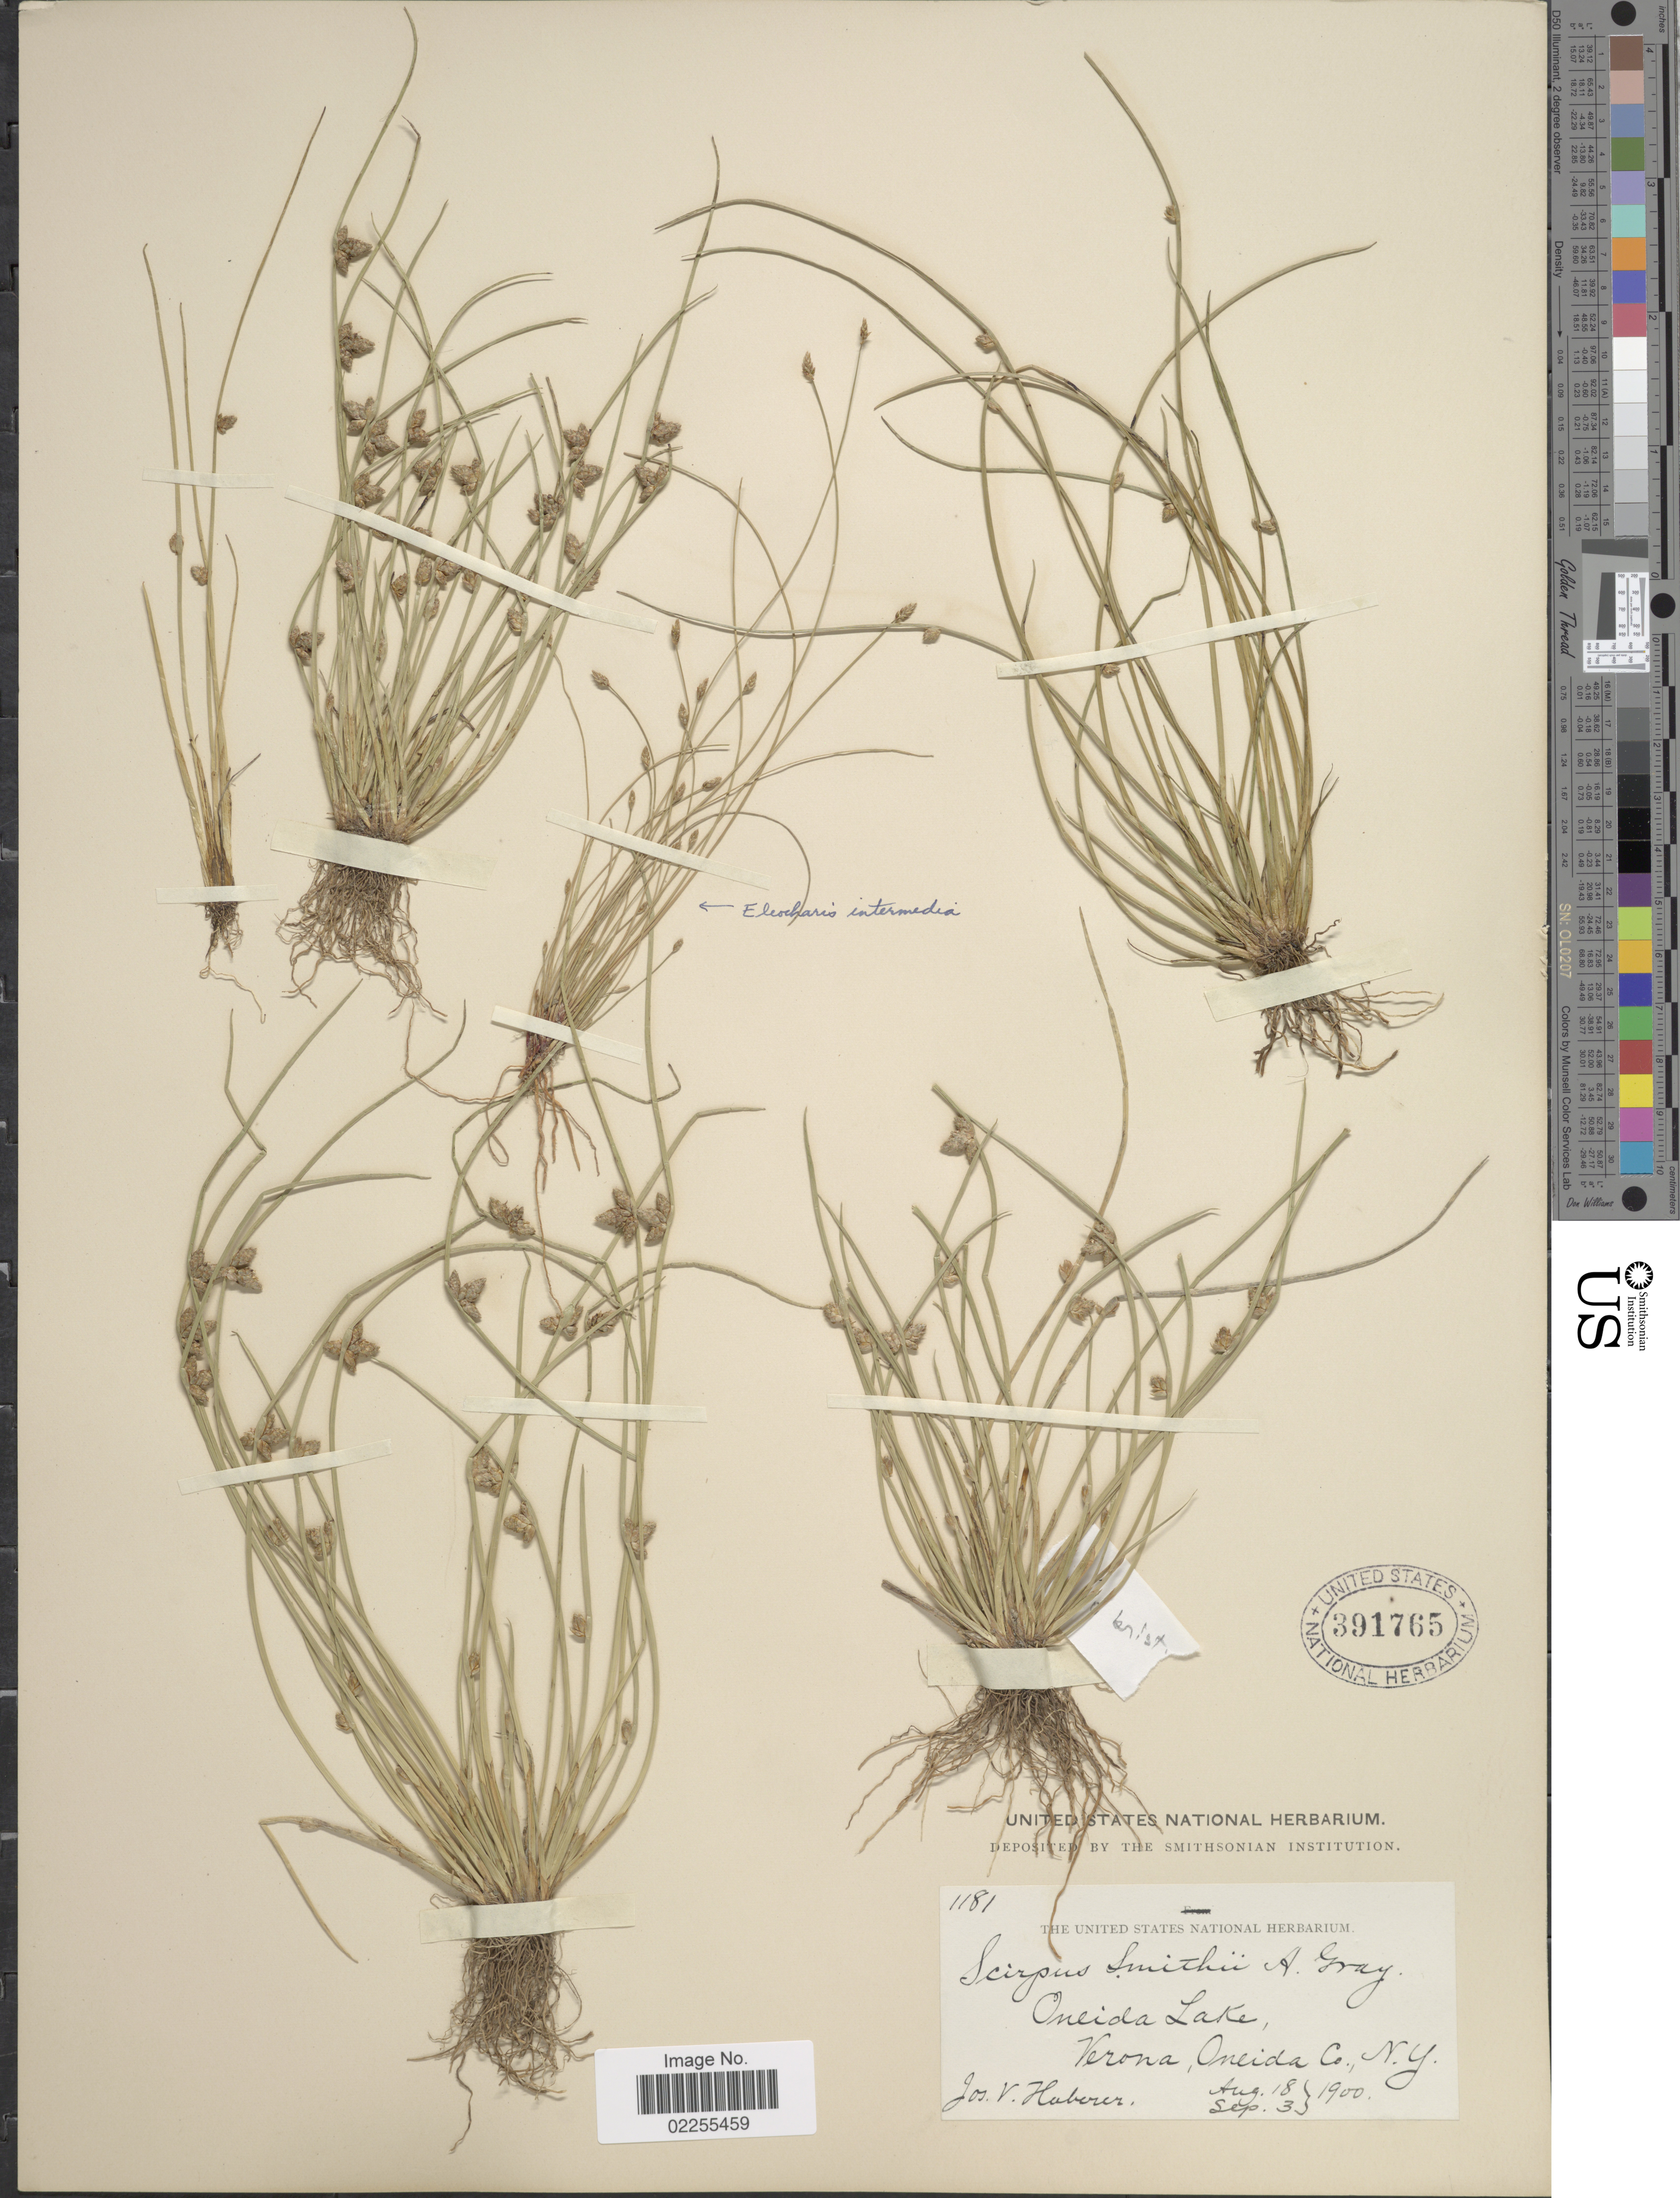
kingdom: Plantae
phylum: Tracheophyta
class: Liliopsida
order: Poales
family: Cyperaceae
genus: Schoenoplectus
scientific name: Schoenoplectus smithii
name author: (A. Gray) Soják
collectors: J. V. Haberer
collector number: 1181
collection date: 1900-08-18/1900-09-03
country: United States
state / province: New York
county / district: Oneida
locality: Oneida Lake, Oneida Co.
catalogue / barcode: US 391765